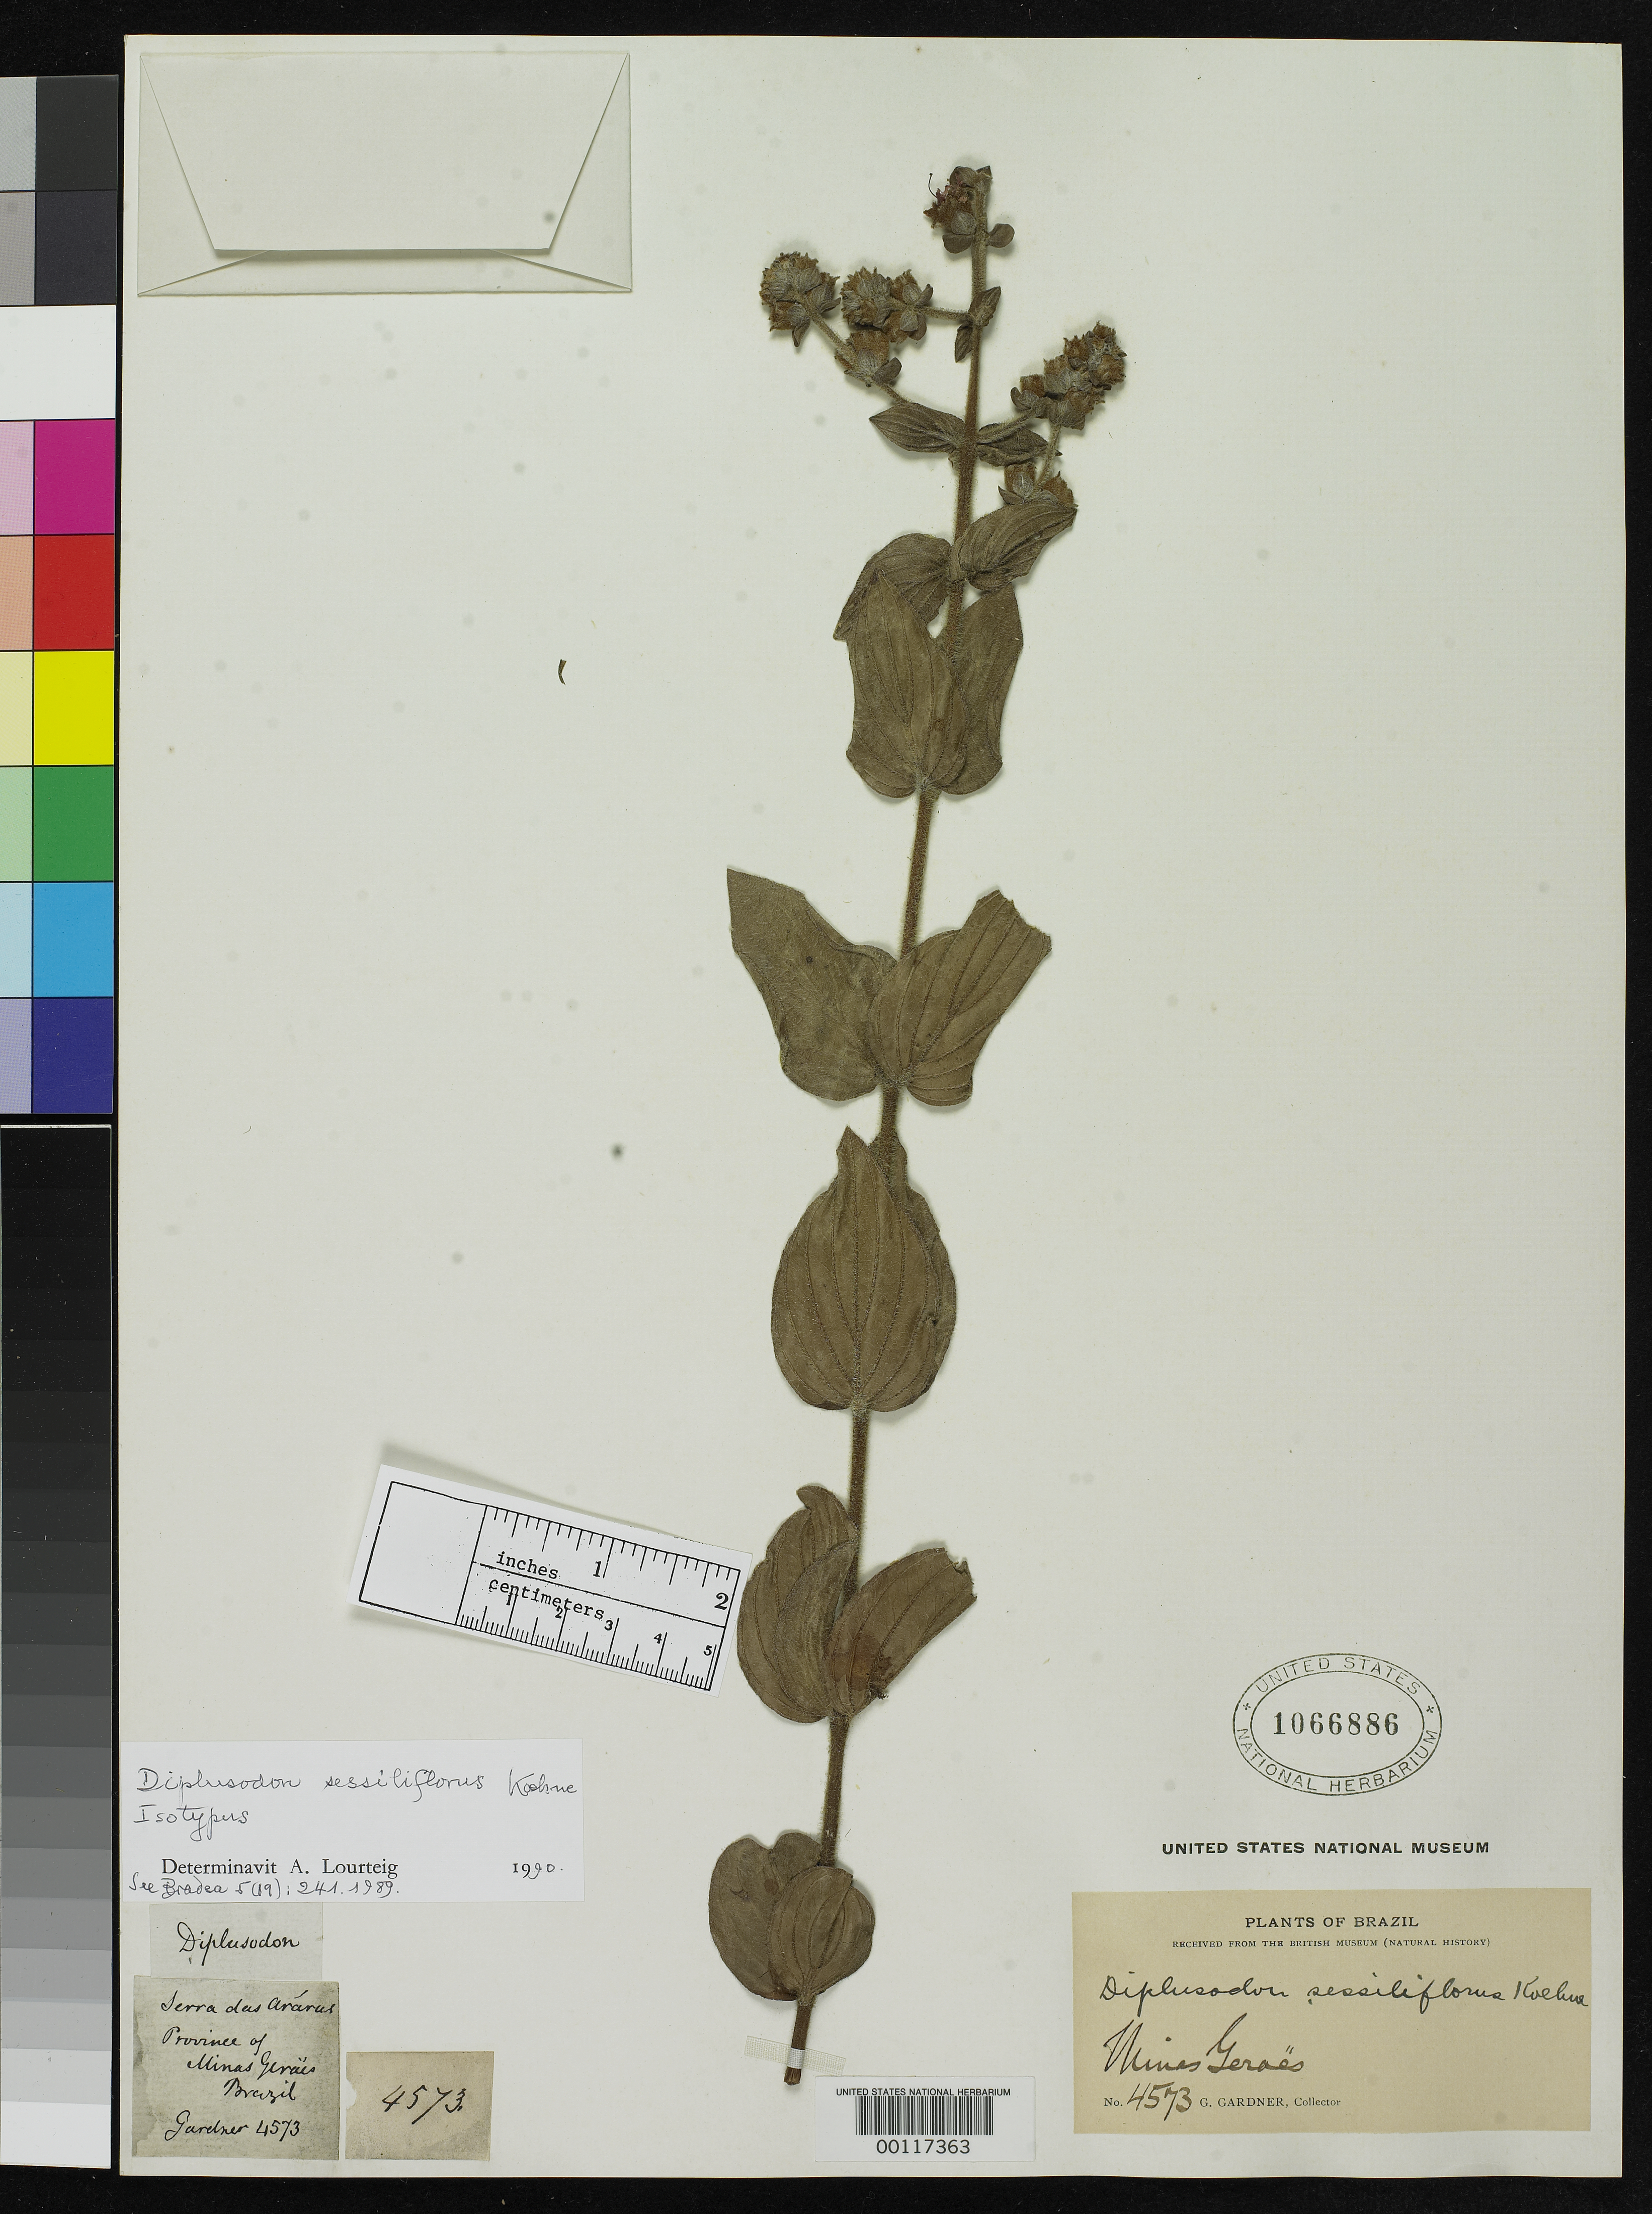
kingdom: Plantae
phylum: Tracheophyta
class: Magnoliopsida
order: Myrtales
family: Lythraceae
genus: Diplusodon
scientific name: Diplusodon sessiliflorus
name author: Koehne in Mart.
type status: Type Collection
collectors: G. Gardner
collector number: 4573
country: Brazil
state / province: Minas Gerais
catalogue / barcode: US 1066886